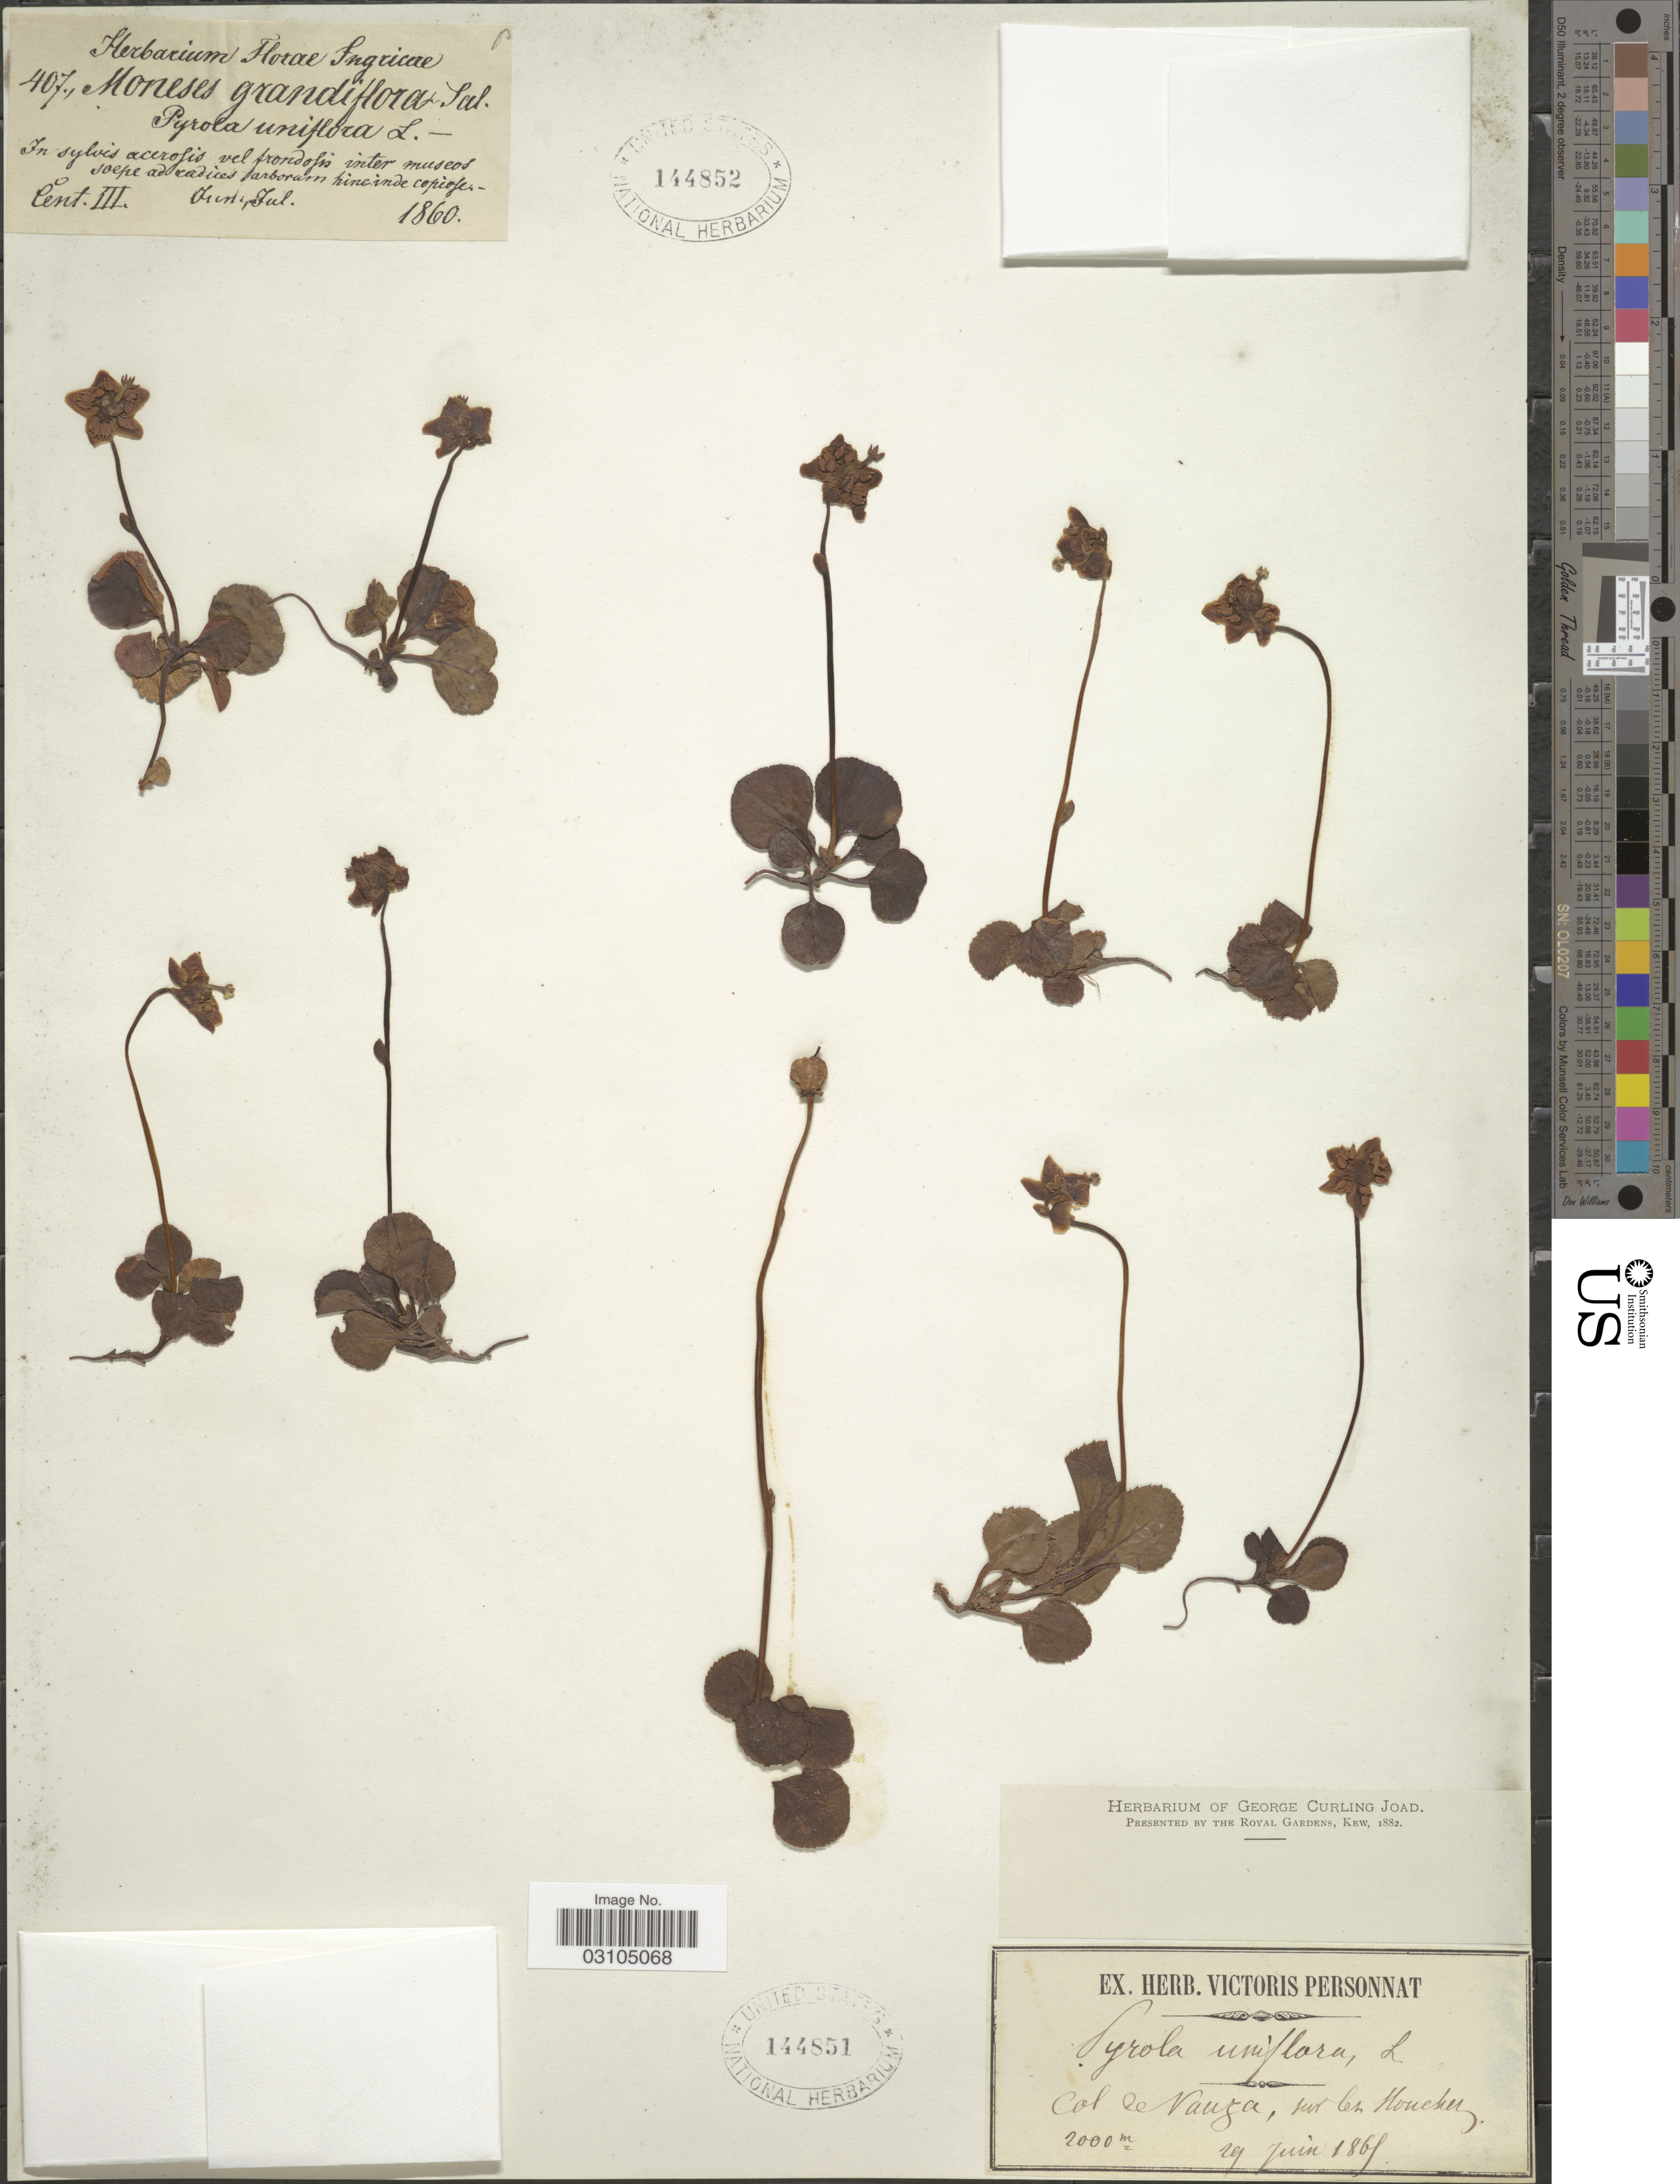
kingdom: Plantae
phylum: Tracheophyta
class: Magnoliopsida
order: Ericales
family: Ericaceae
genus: Moneses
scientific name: Moneses uniflora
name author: (L.) A. Gray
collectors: ex herb. Victoris Personnat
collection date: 1865-06-29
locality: Col de Nauza, sur les Houches [interpreted].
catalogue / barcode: US 144851